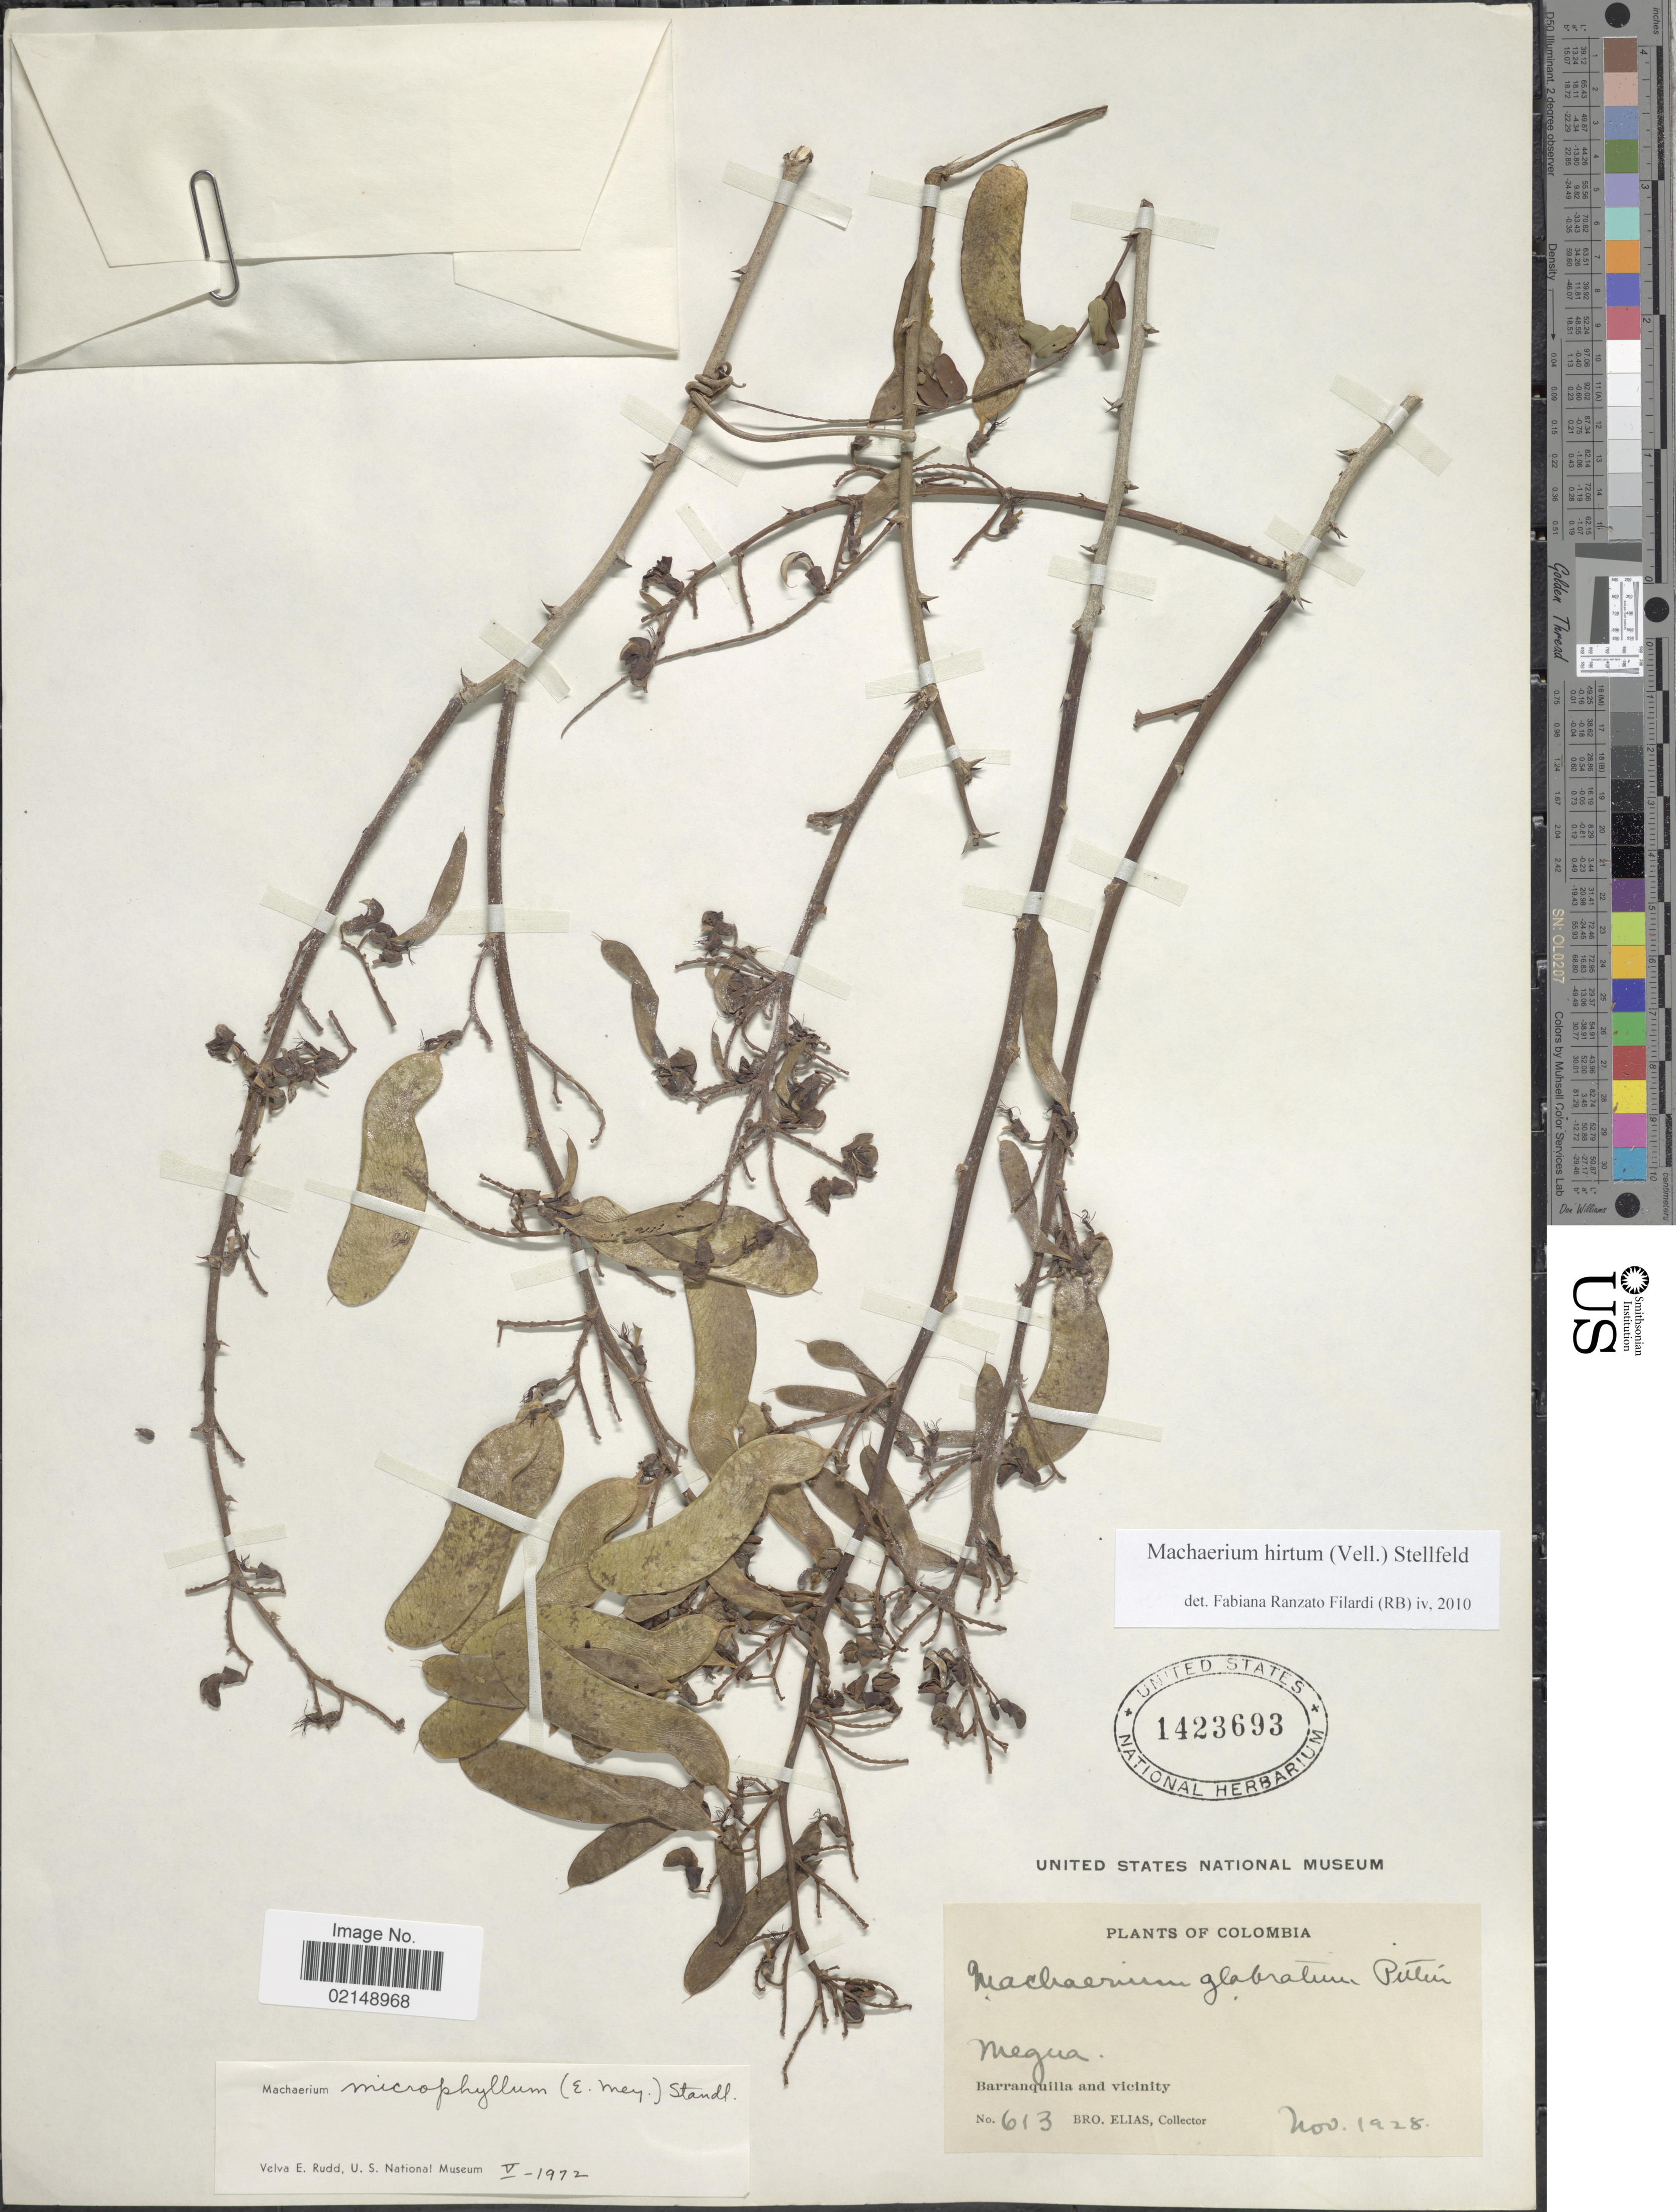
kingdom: Plantae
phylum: Tracheophyta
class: Magnoliopsida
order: Fabales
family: Fabaceae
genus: Machaerium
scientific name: Machaerium hirtum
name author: (Vell.) Stellfeld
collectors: Bro. Elias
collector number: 613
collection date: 1928-11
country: Colombia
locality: Megua. Barranquilla and vicinity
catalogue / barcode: US 1423693